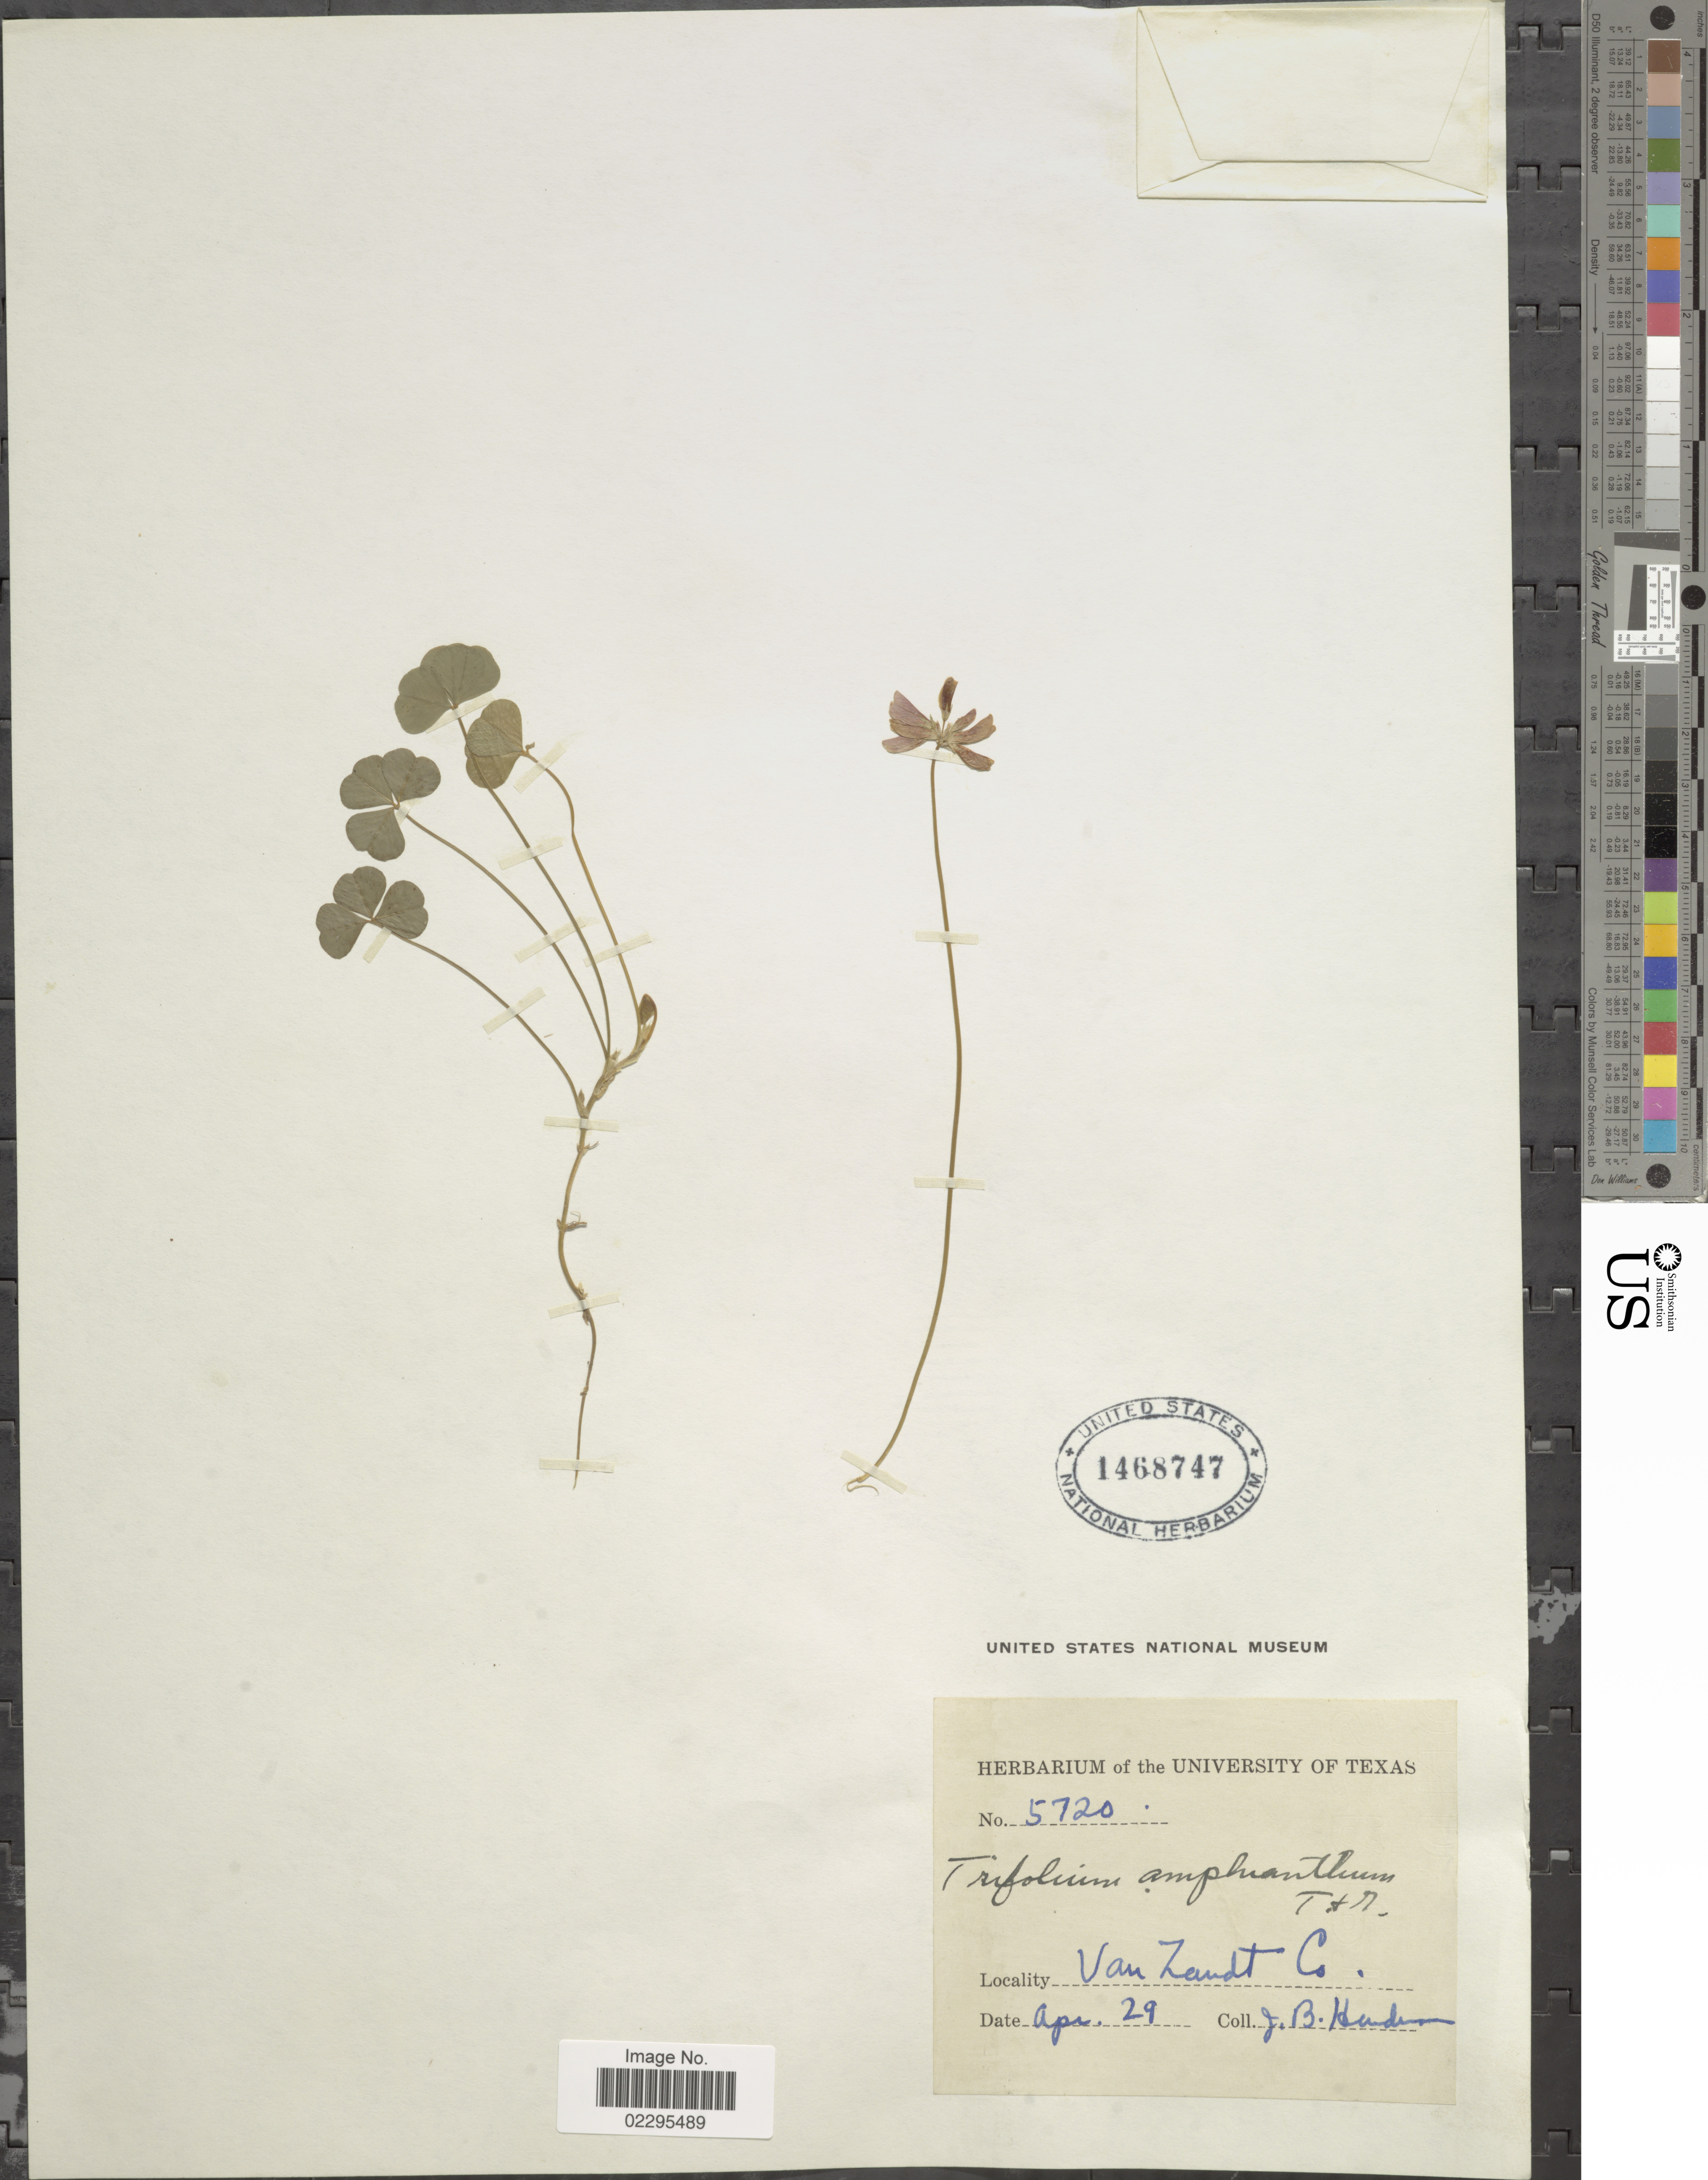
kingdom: Plantae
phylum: Tracheophyta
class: Magnoliopsida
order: Fabales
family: Fabaceae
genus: Trifolium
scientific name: Trifolium amphianthum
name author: Torr. & A. Gray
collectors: J. Hudson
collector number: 5720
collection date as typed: Transcribed d/m/y: /4/29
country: United States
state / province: Texas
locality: Van Zandt Co.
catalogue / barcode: US 1468747